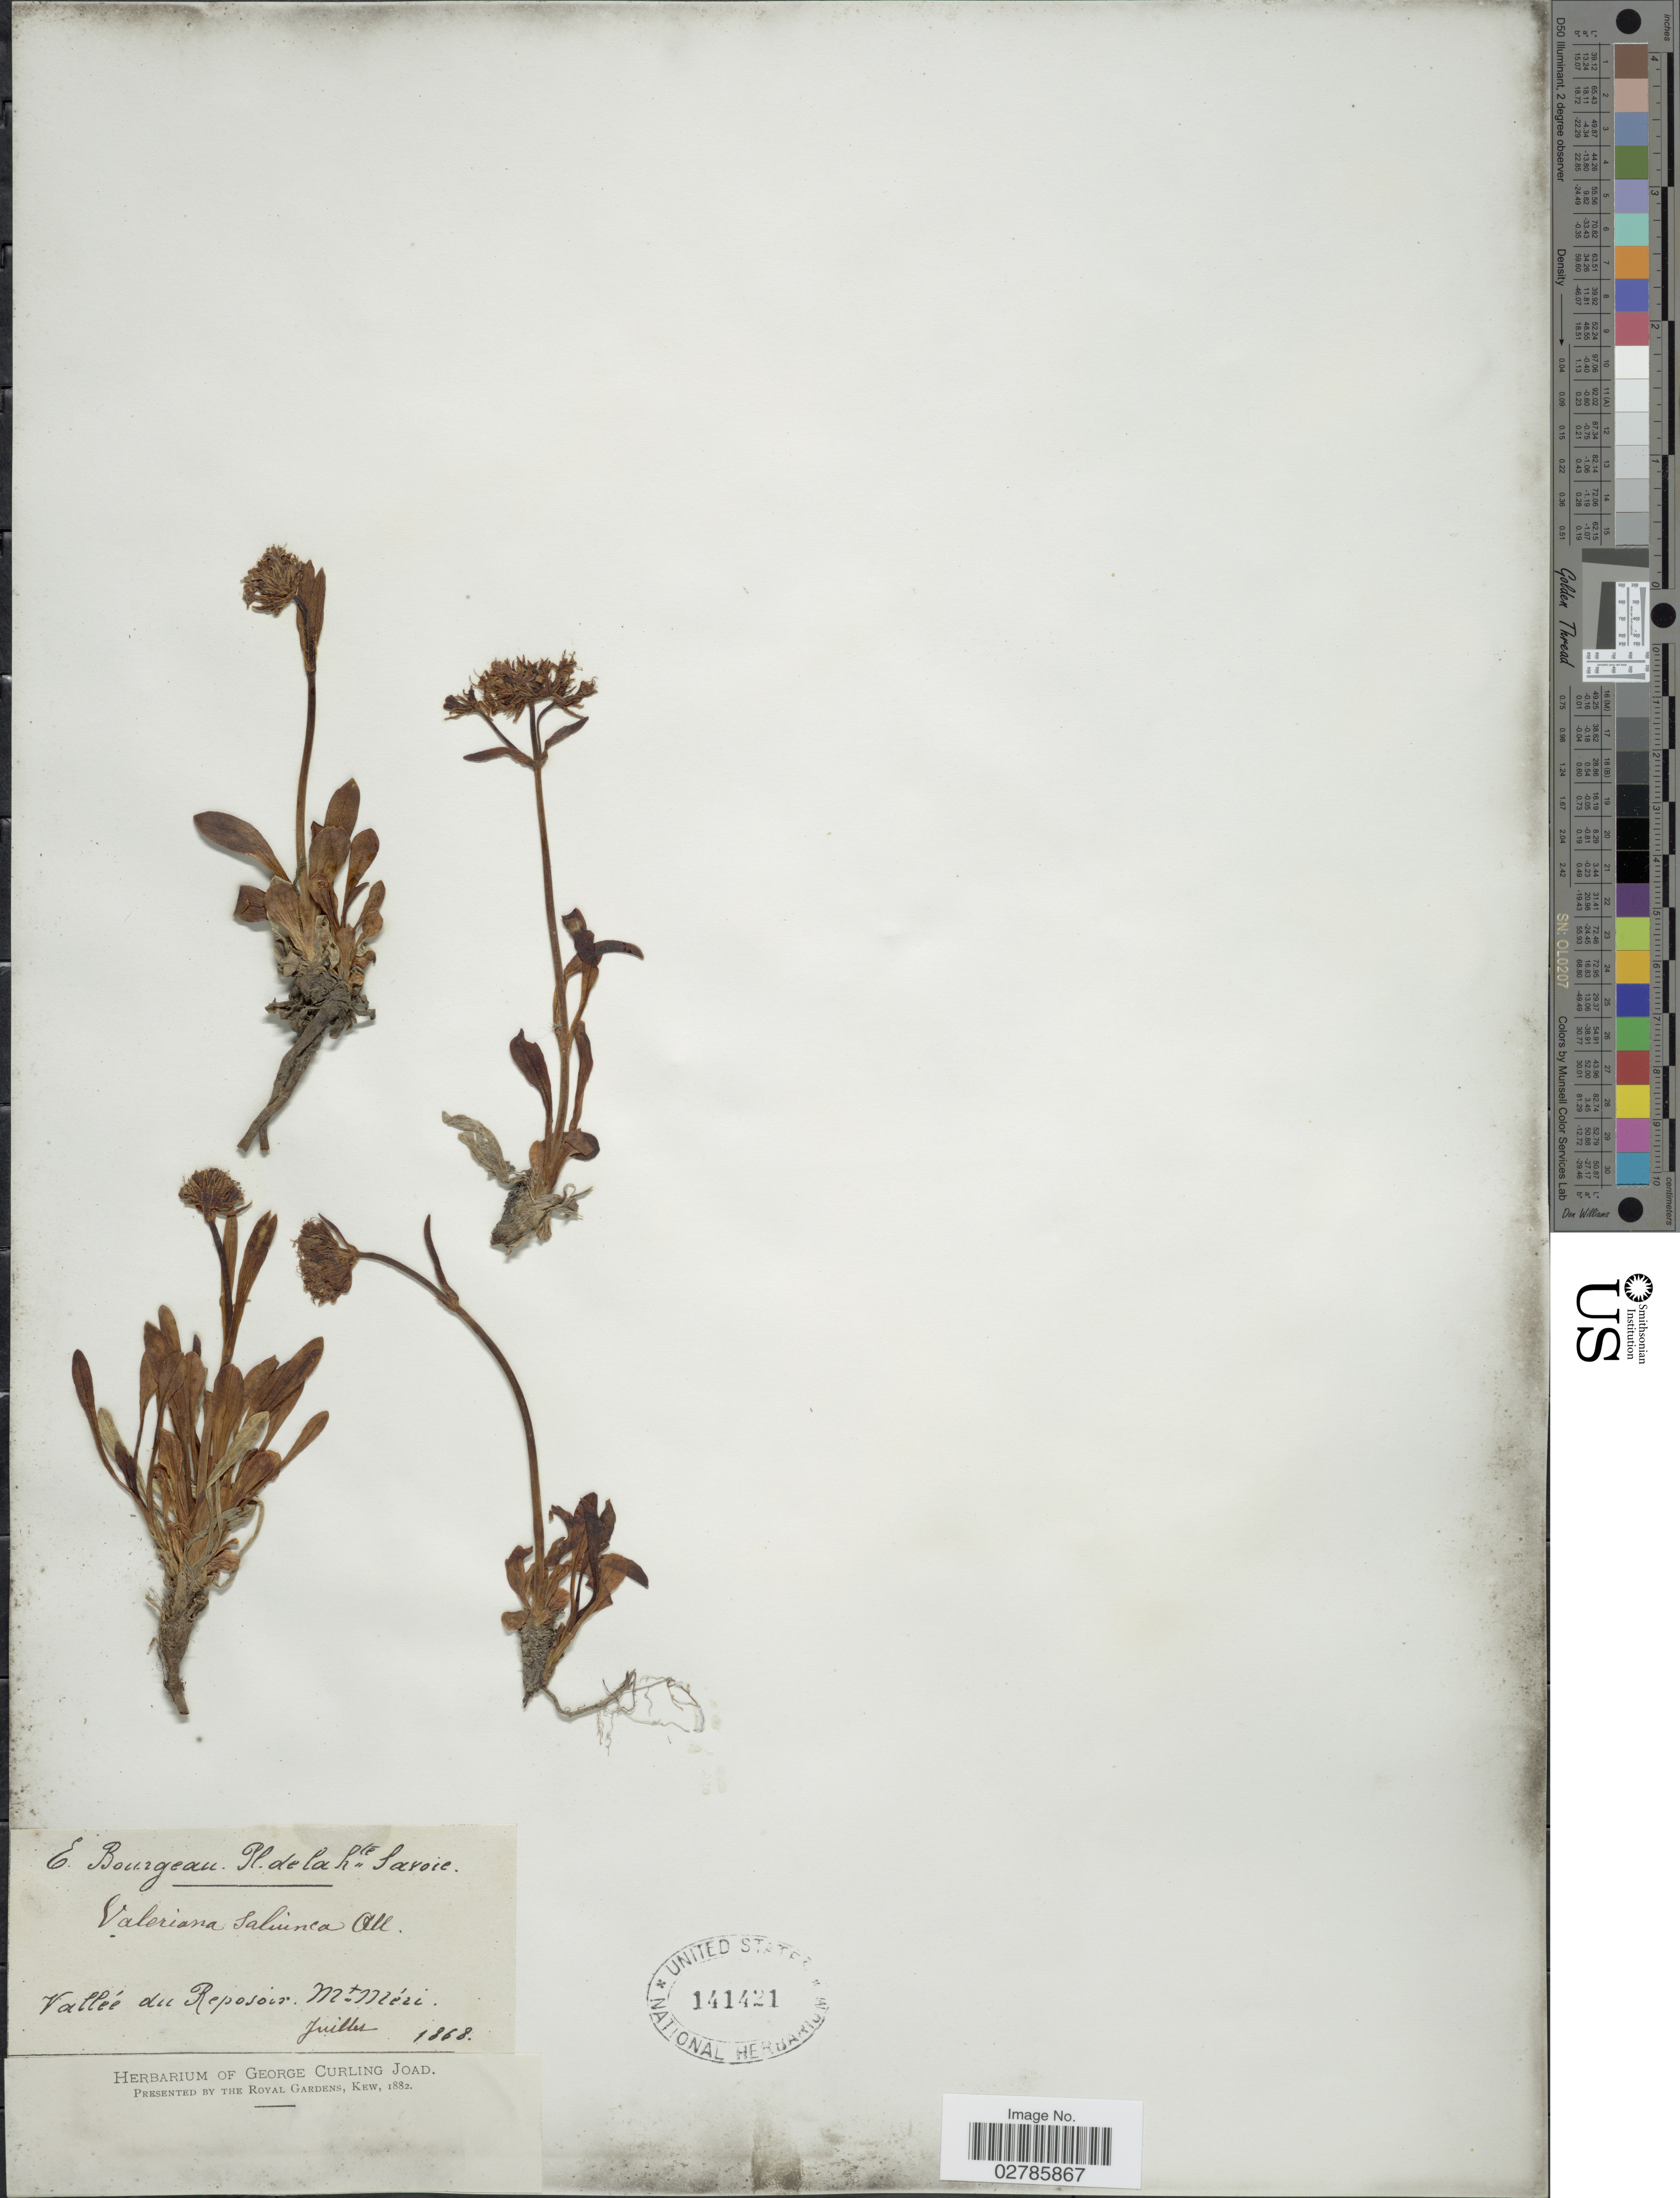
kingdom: Plantae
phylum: Tracheophyta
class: Magnoliopsida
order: Dipsacales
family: Caprifoliaceae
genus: Valeriana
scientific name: Valeriana saliunca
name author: All.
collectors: E. Bourgeau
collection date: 1868-07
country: France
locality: Pl. de la hte Savoie. Vallée du Reposoir. Mt. Méri.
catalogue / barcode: US 141421